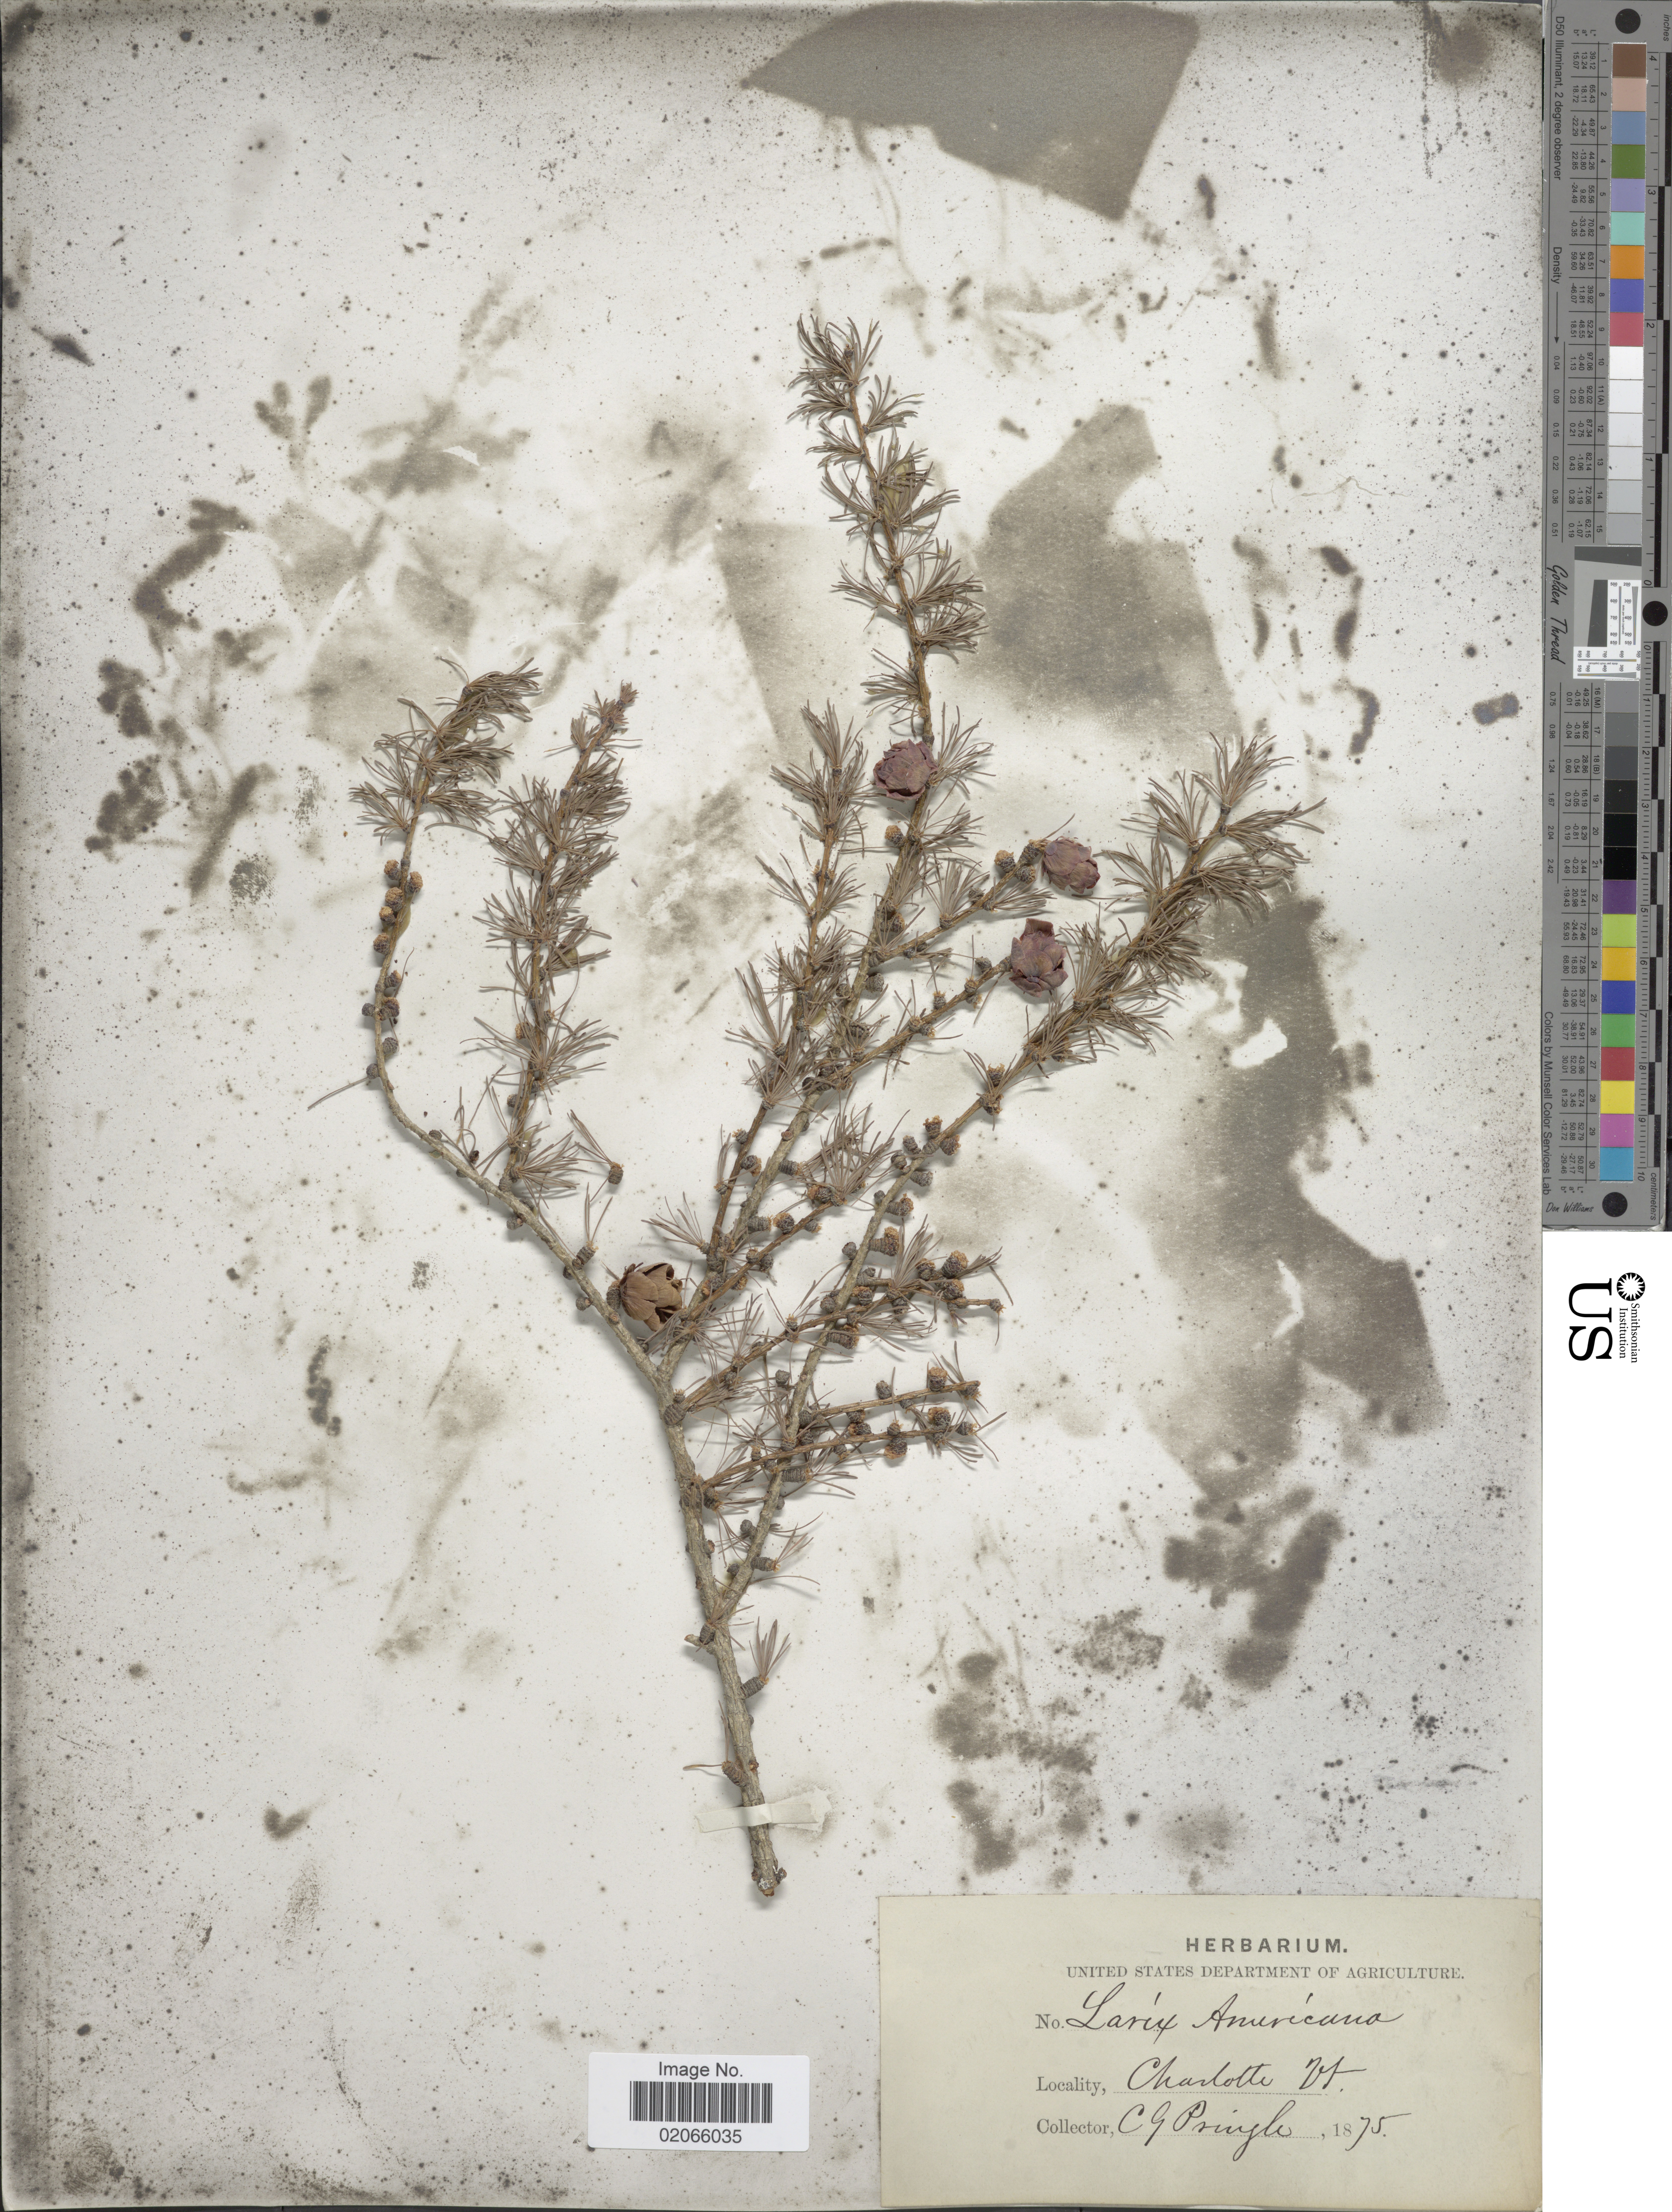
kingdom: Plantae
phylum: Tracheophyta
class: Pinopsida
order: Pinales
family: Pinaceae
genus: Larix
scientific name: Larix laricina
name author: (Du Roi) K. Koch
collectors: C. G. Pringle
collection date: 1875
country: United States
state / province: Vermont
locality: Charlotte VT.